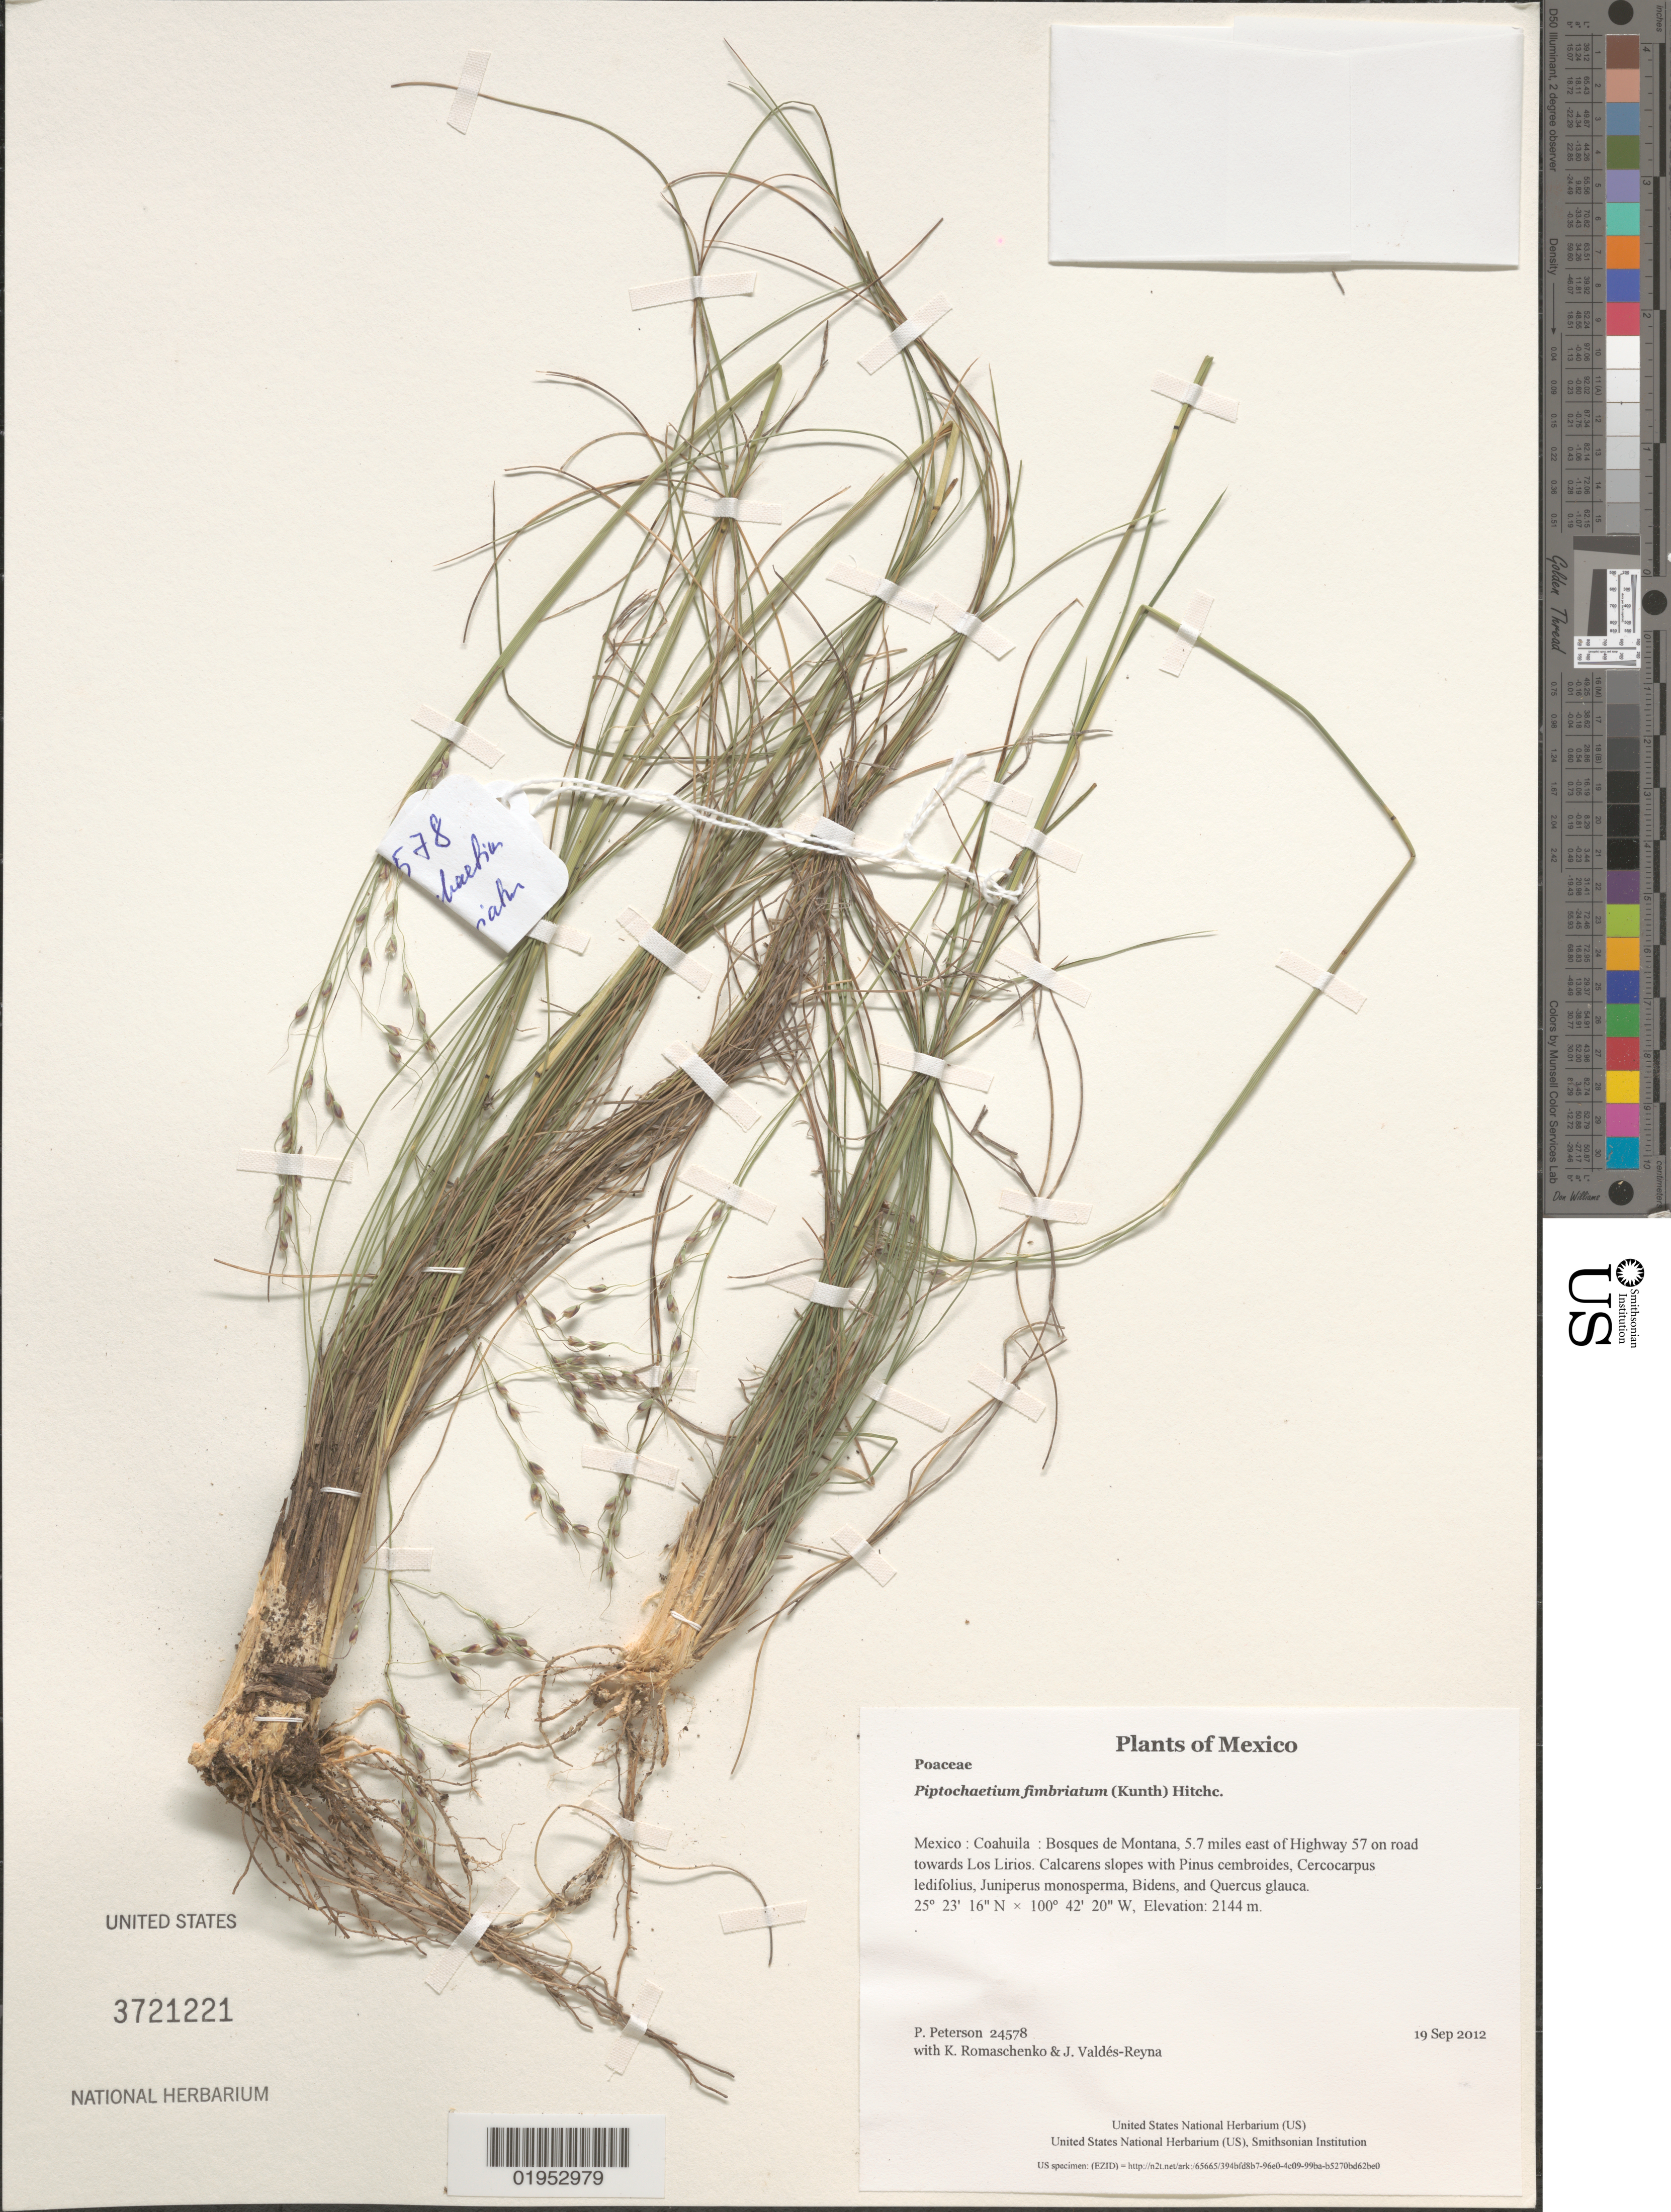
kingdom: Plantae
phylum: Tracheophyta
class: Liliopsida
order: Poales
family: Poaceae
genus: Piptochaetium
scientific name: Piptochaetium fimbriatum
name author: (Kunth) Hitchc.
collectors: P. M. Peterson, K. Romaschenko & J. Valdés-Reyna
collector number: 24578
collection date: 2012-09-19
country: Mexico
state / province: Coahuila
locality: Bosques de Montana, 5.7 miles east of Highway 57 on road towards Los Lirios.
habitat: Calcarens slopes with Pinus cembroides, Cercocarpus ledifolius, Juniperus monosperma, Bidens, and Quercus glauca.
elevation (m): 2144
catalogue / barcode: US 3721221